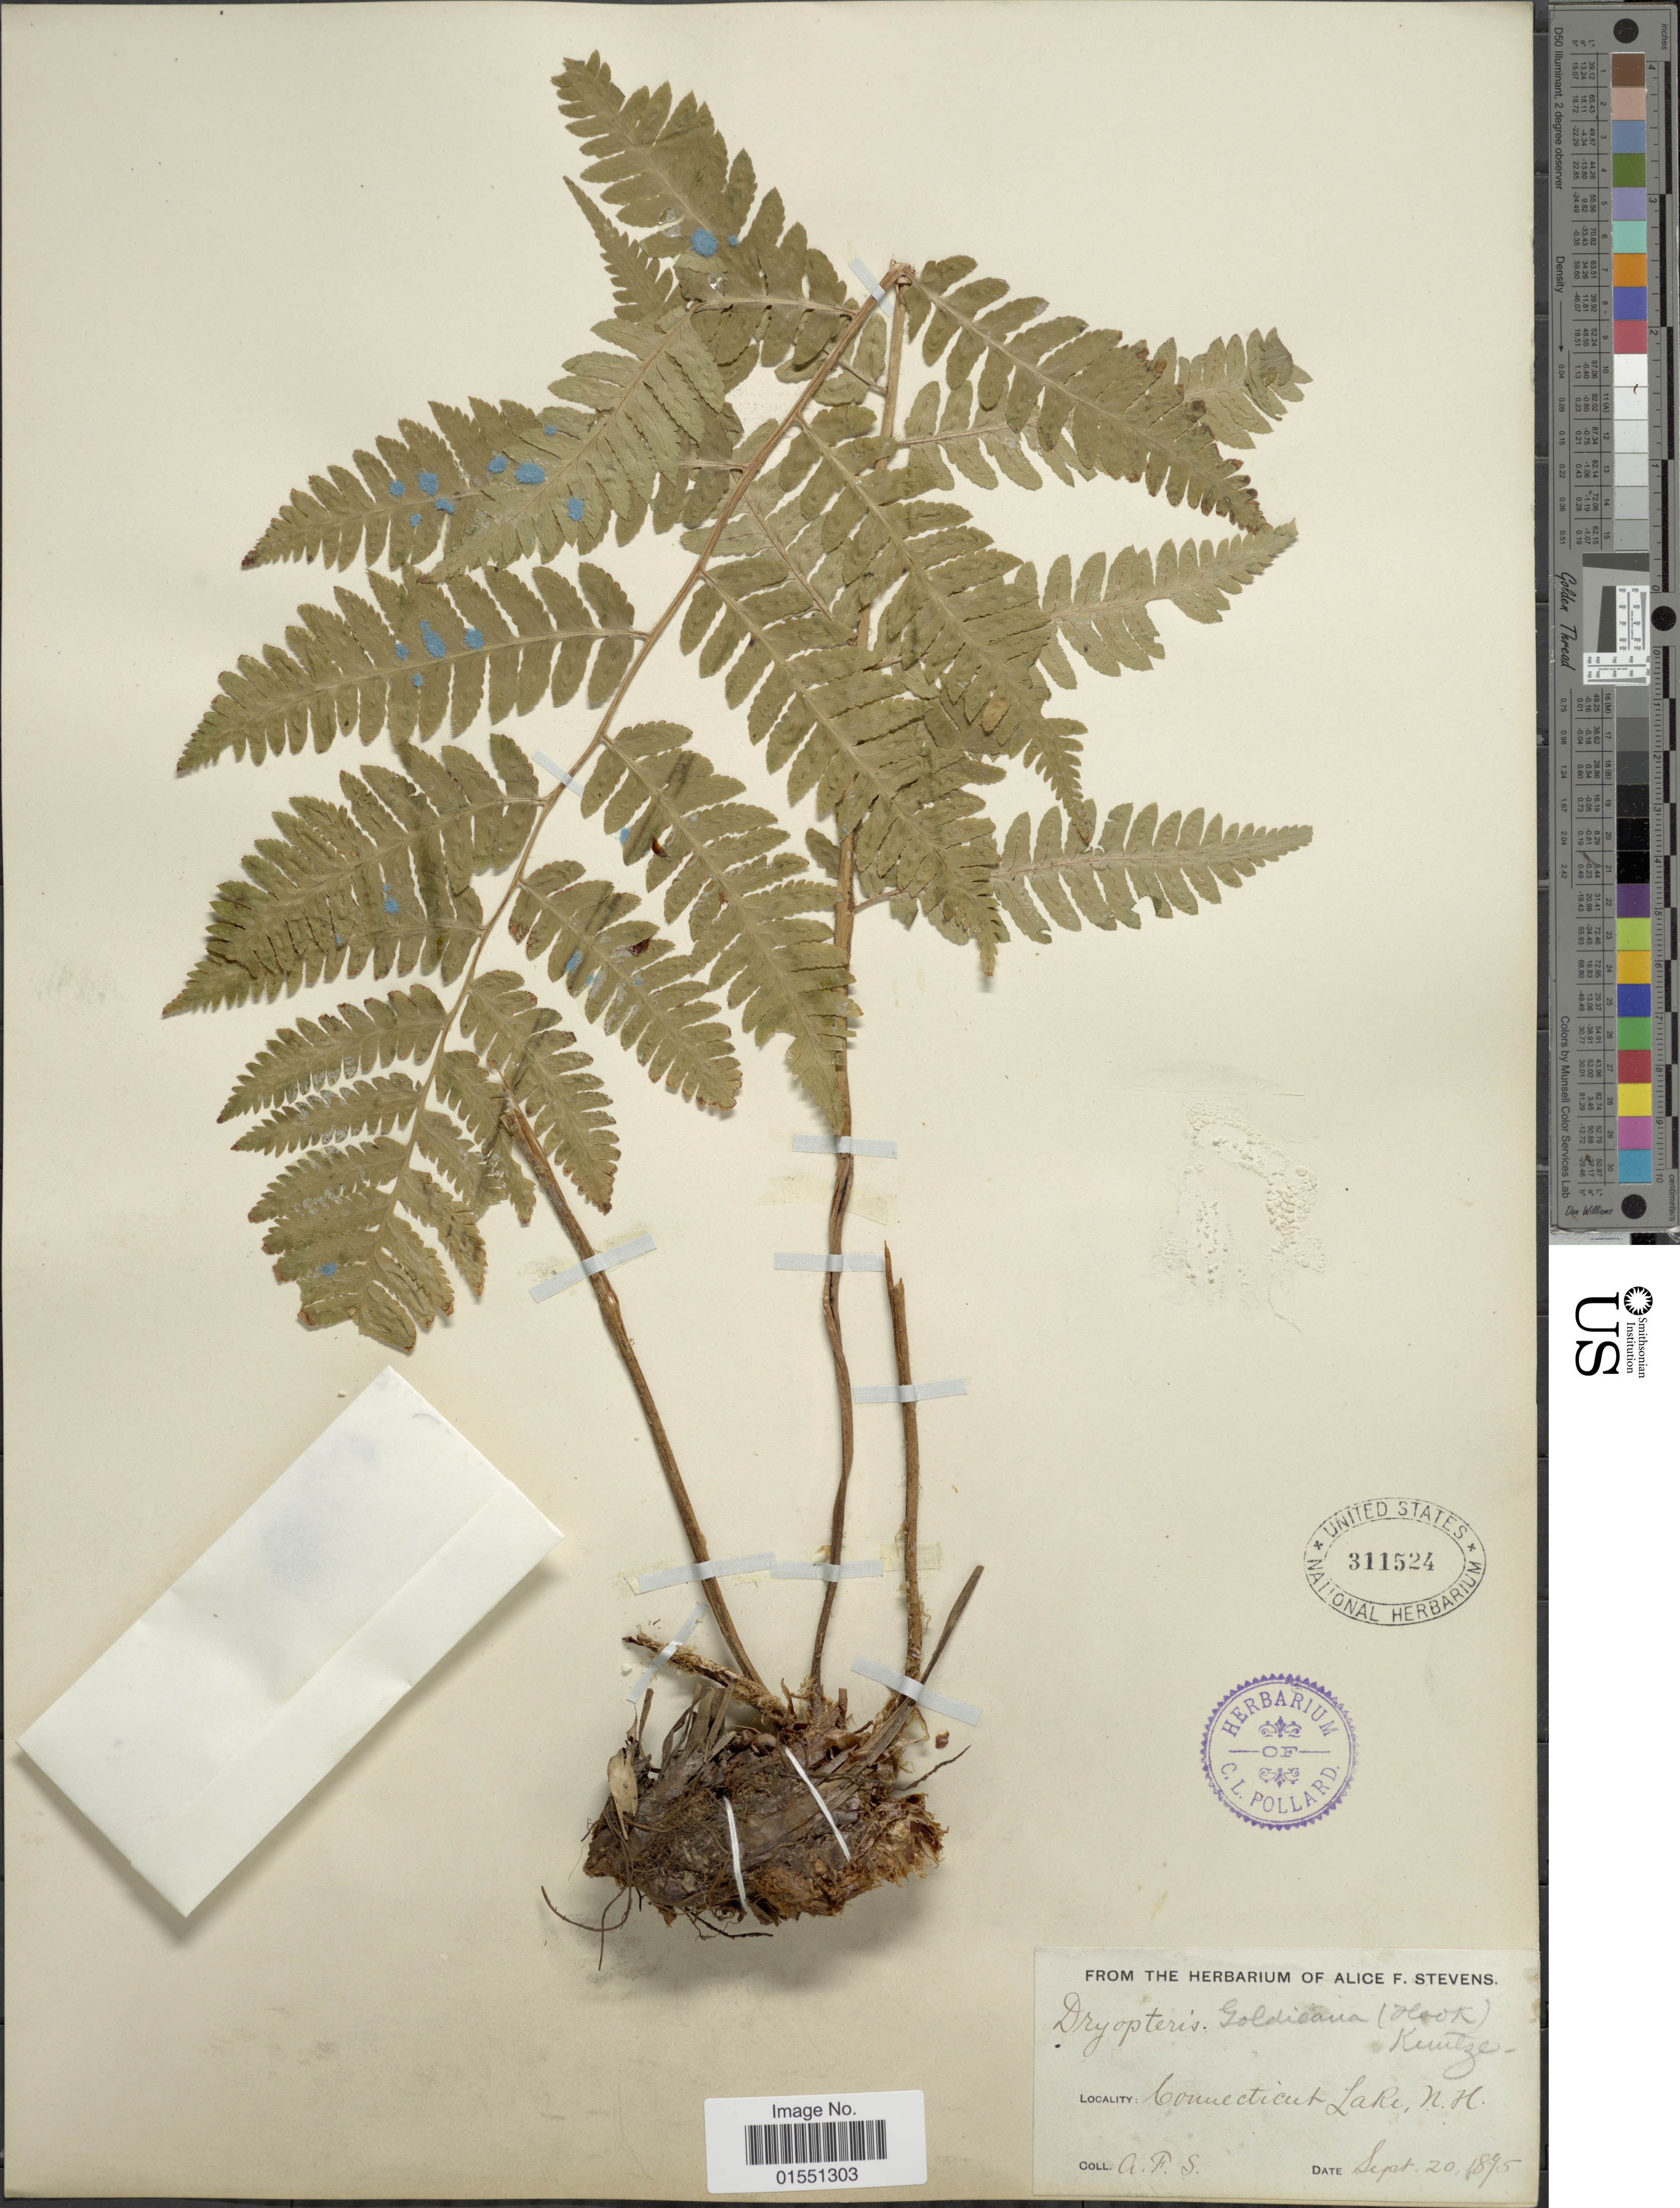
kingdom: Plantae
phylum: Tracheophyta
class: Polypodiopsida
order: Polypodiales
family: Dryopteridaceae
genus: Dryopteris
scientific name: Dryopteris goldiana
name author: (Hook. ex Goldie) A. Gray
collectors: A. Stevens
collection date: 1895-09-20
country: United States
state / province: New Hampshire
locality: Connecticut Lake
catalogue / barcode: US 311524